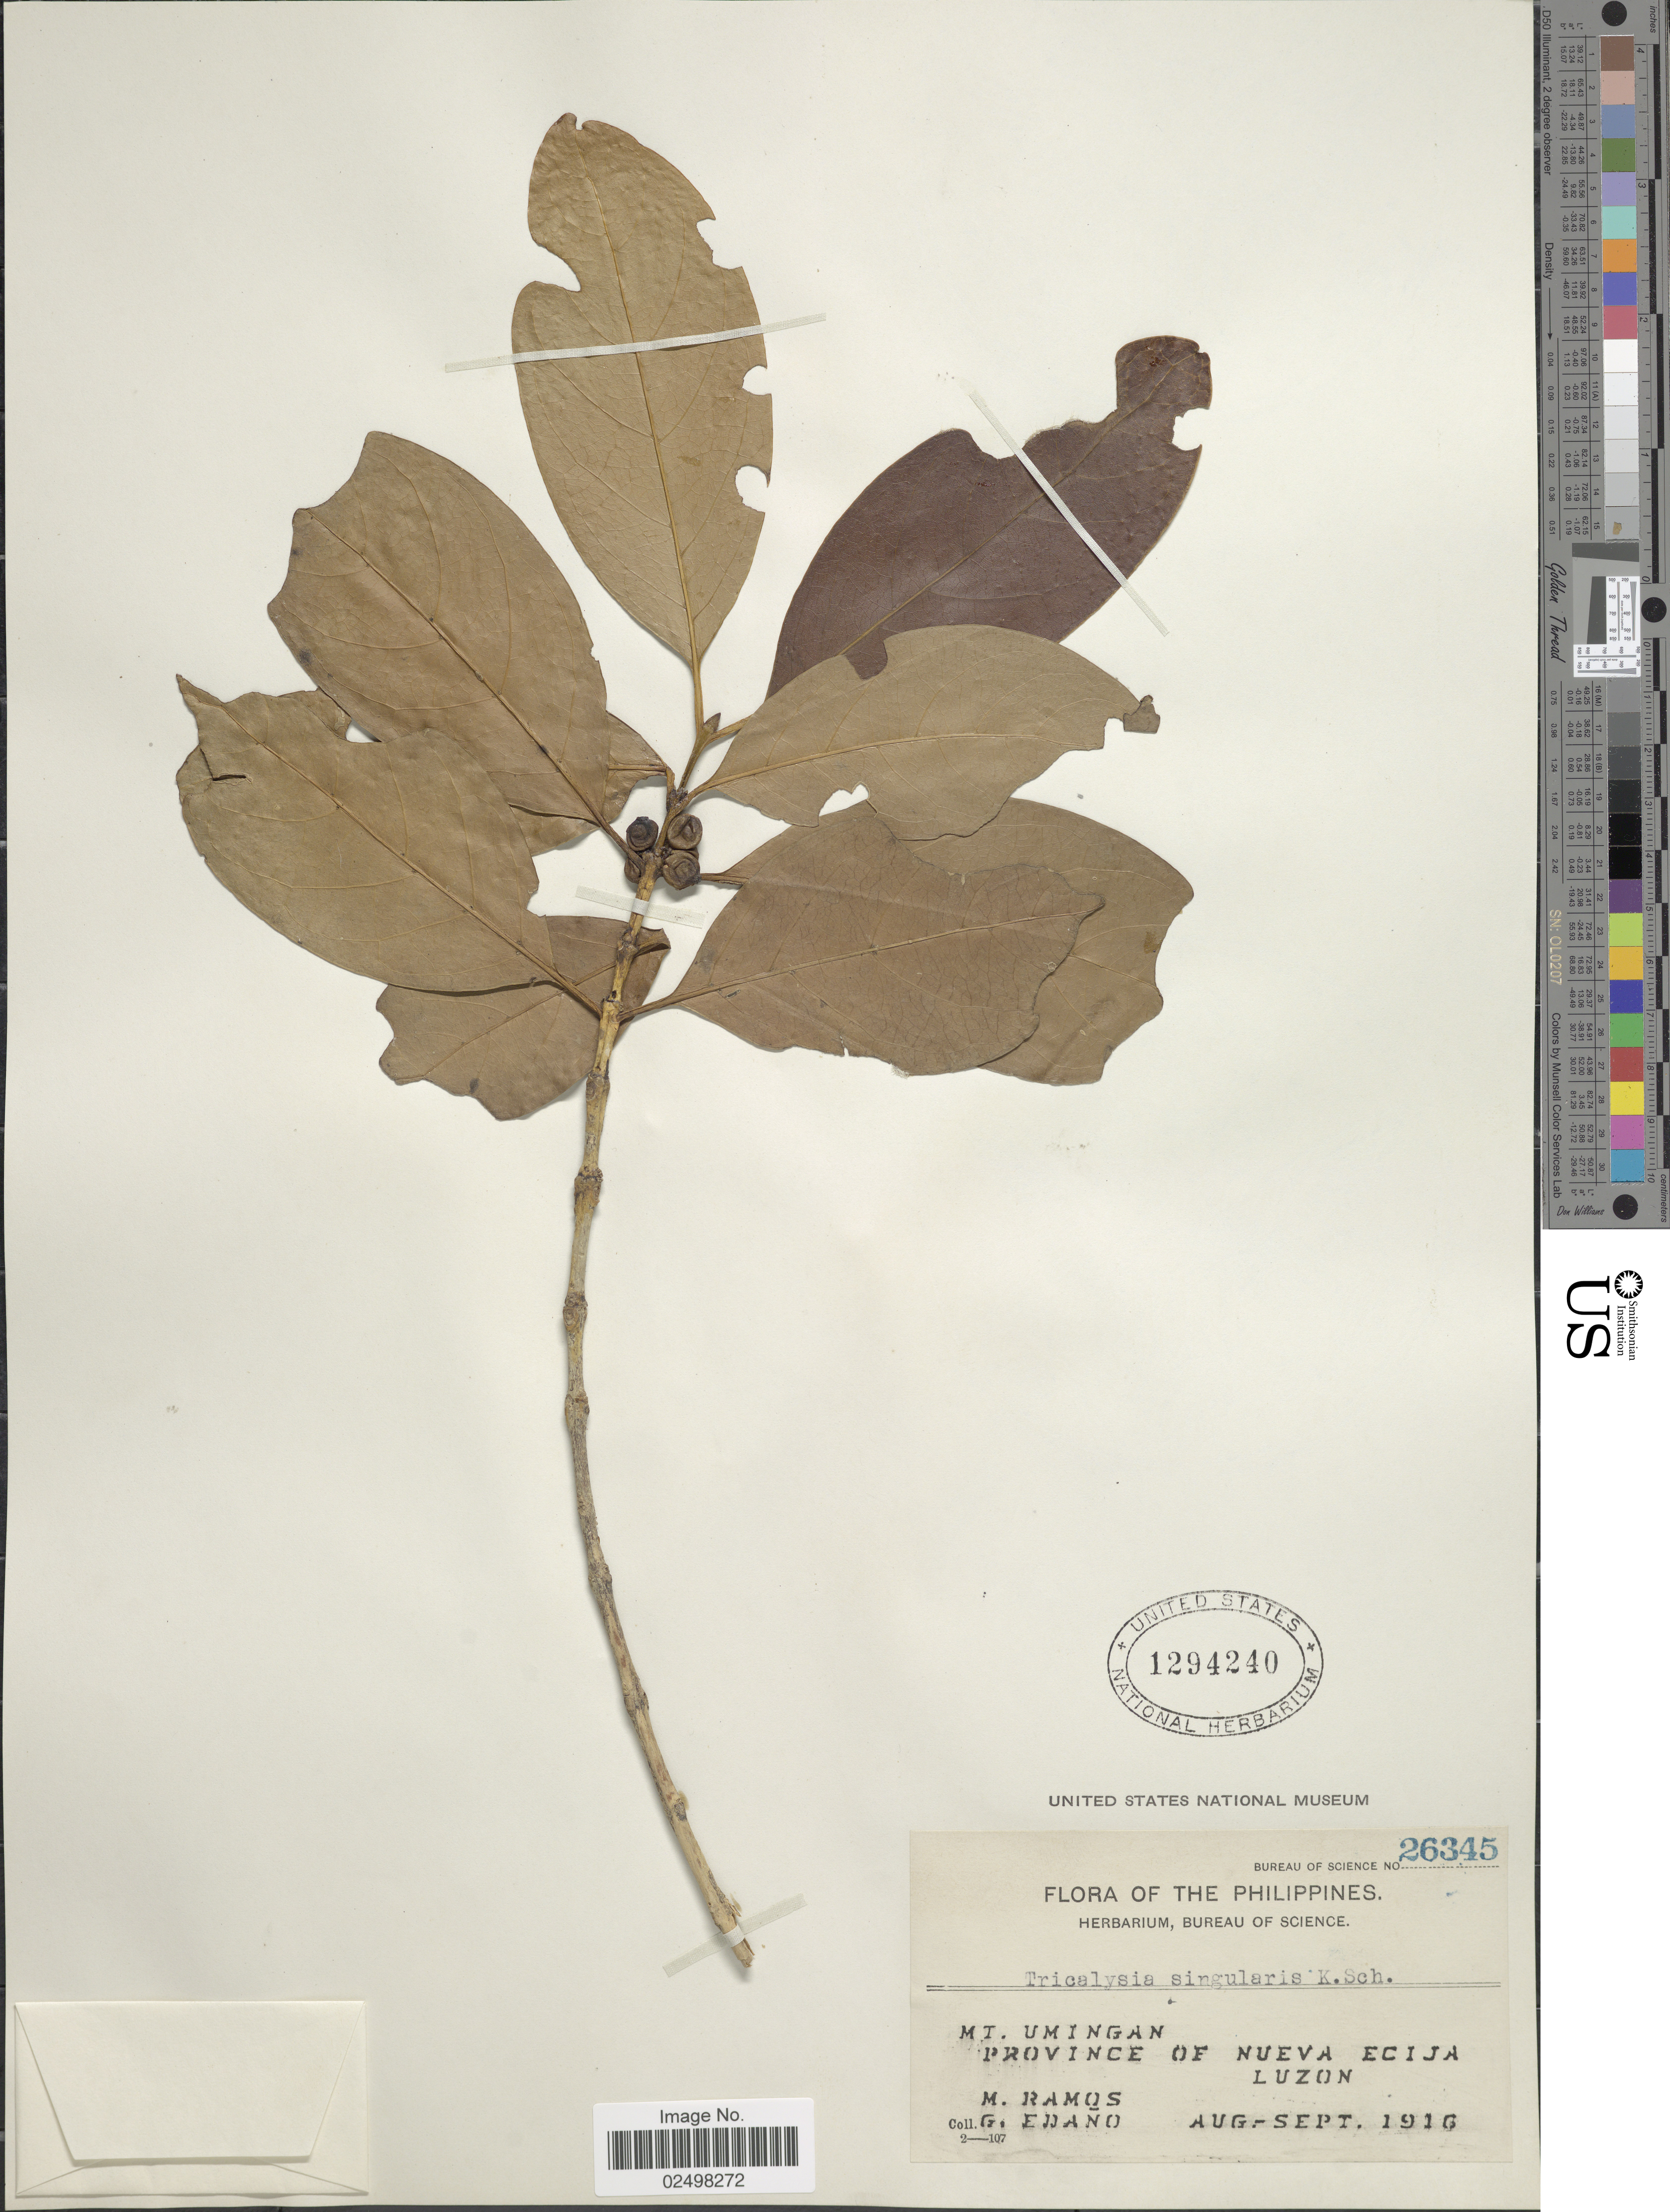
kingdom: Plantae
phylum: Tracheophyta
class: Magnoliopsida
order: Gentianales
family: Rubiaceae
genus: Tricalysia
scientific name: Tricalysia fasciculiflora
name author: (Elmer) Merr.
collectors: M. Ramos & G. Edaño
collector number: Bureau of Science 26345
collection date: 1916-08/1916-09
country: Philippines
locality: Mt Umingan. Province of Nueva Ecija Luzon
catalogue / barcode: US 1294240